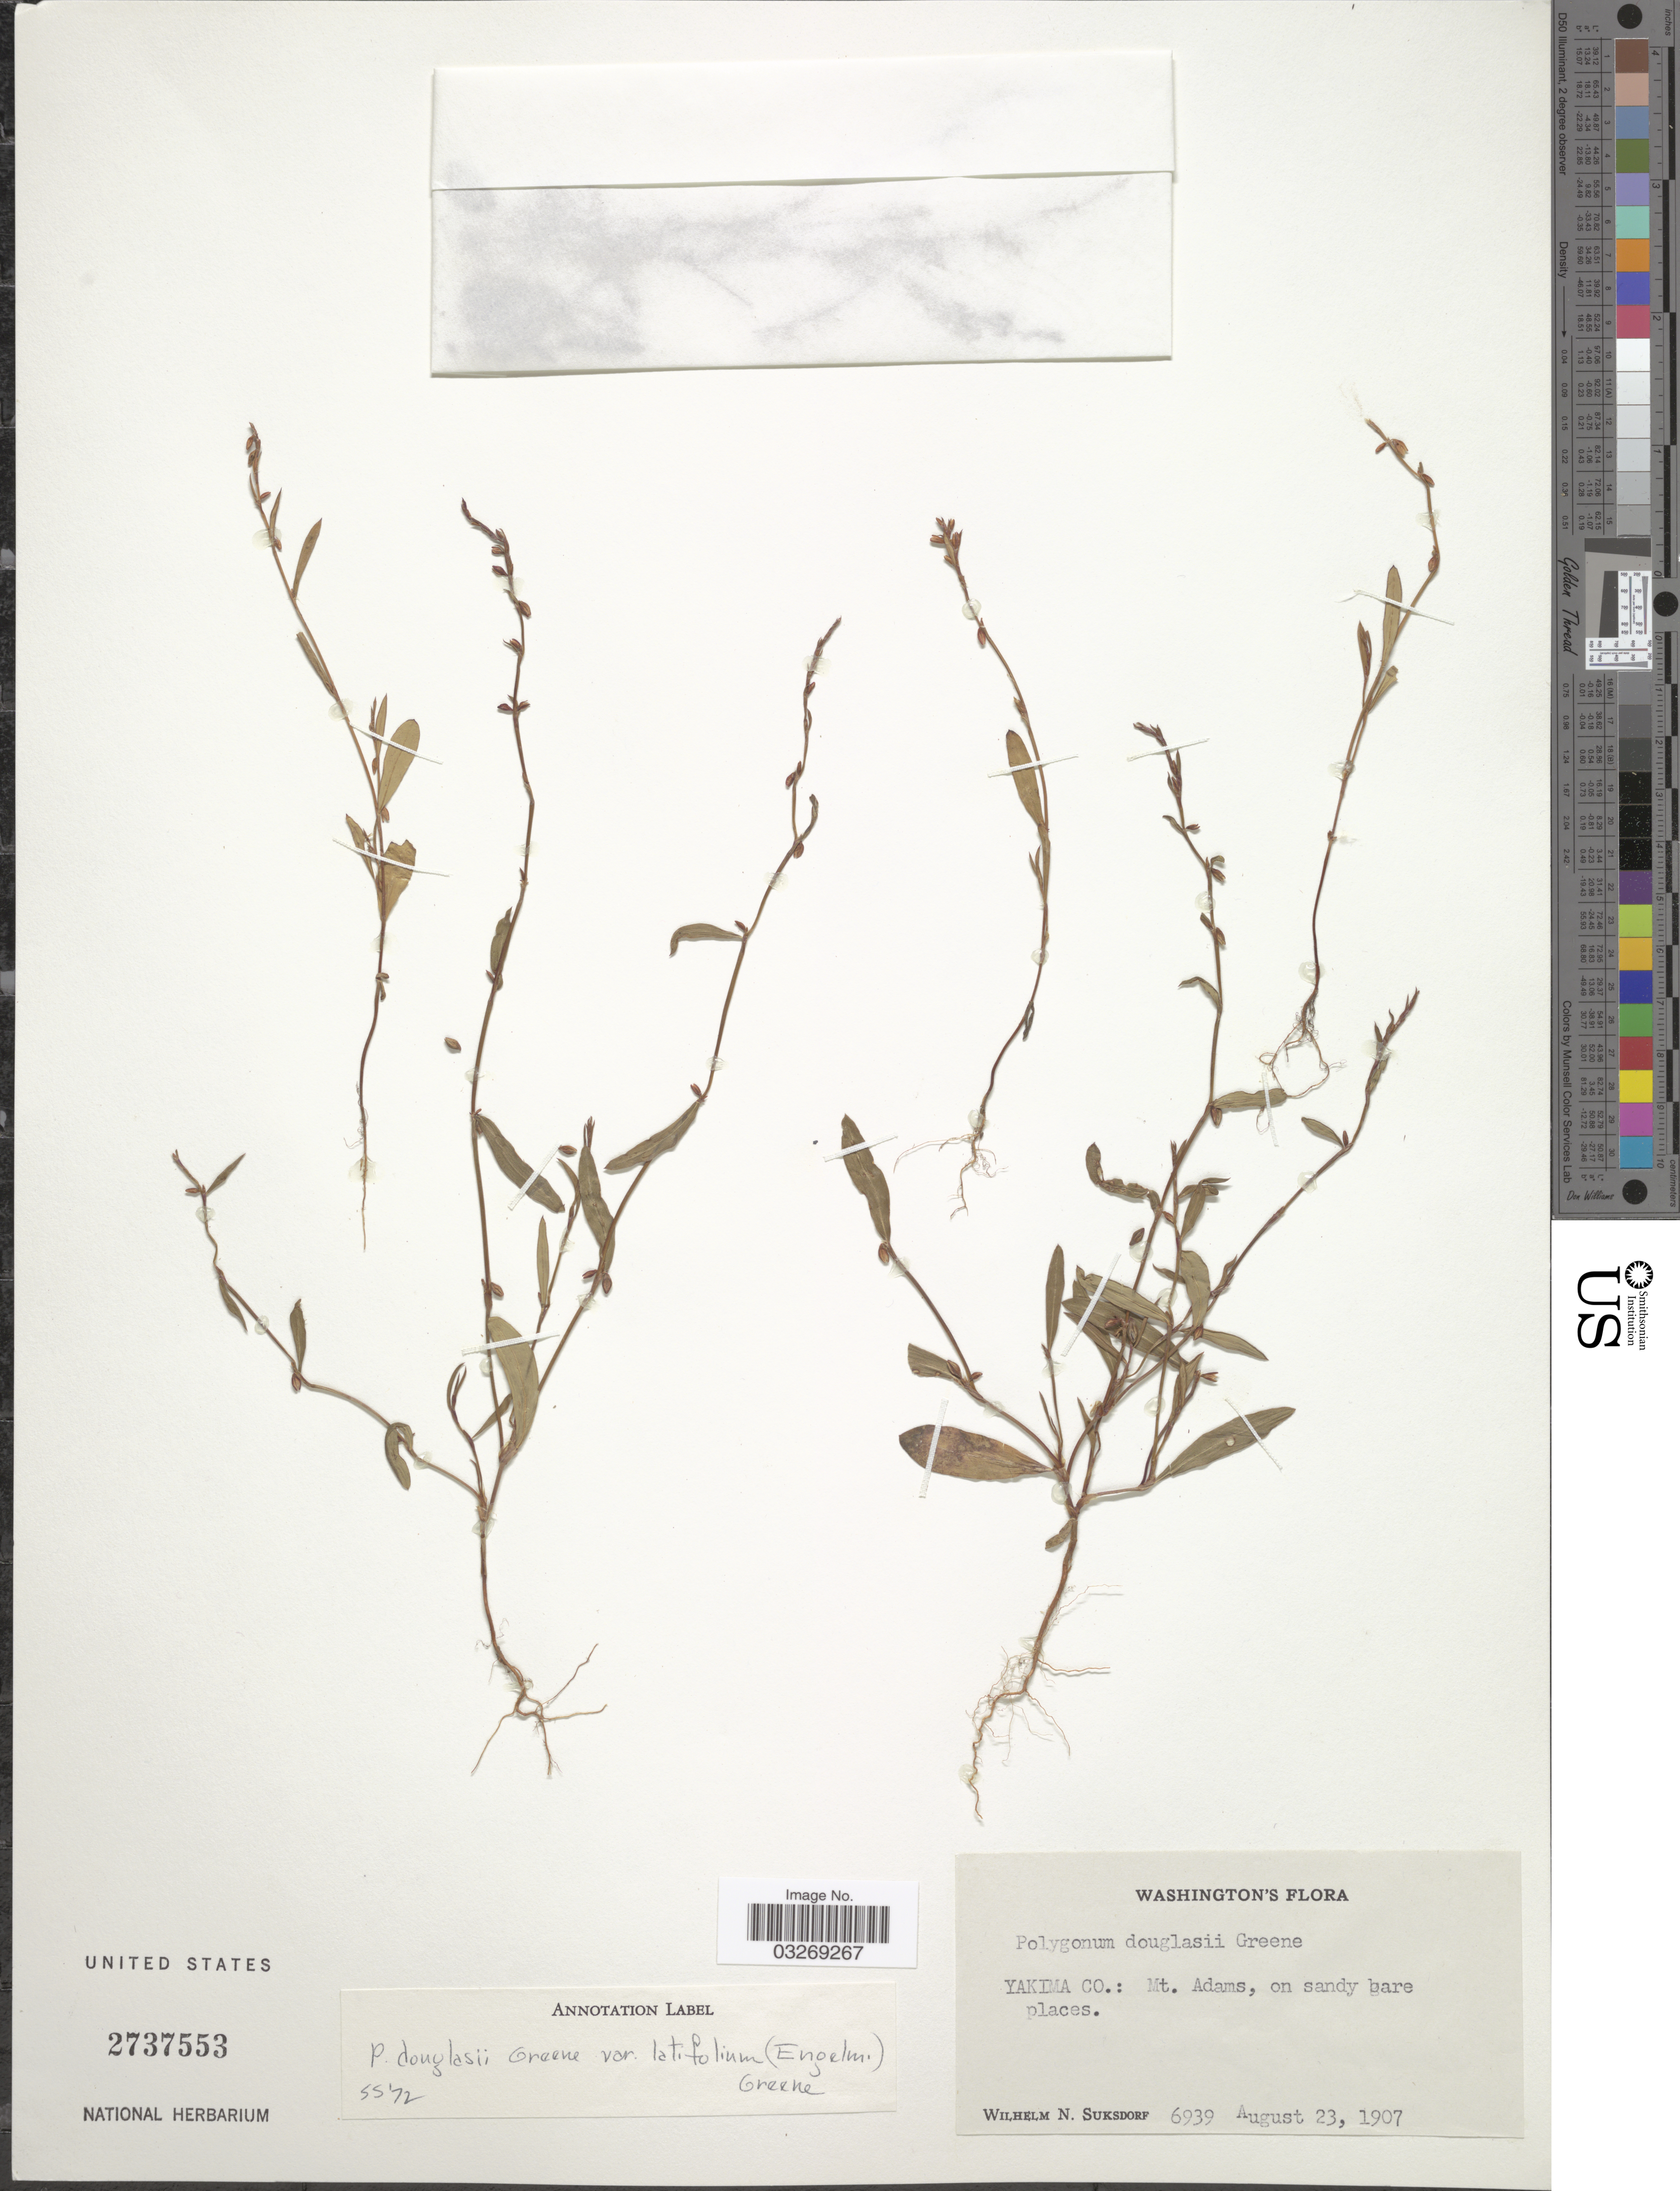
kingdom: Plantae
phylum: Tracheophyta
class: Magnoliopsida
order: Caryophyllales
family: Polygonaceae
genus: Polygonum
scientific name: Polygonum douglasii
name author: Greene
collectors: W. N. Suksdorf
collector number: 6939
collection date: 1907-08-23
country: United States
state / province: Washington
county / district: Yakima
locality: Yakima Co.: Mt. Adams.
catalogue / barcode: US 2737553